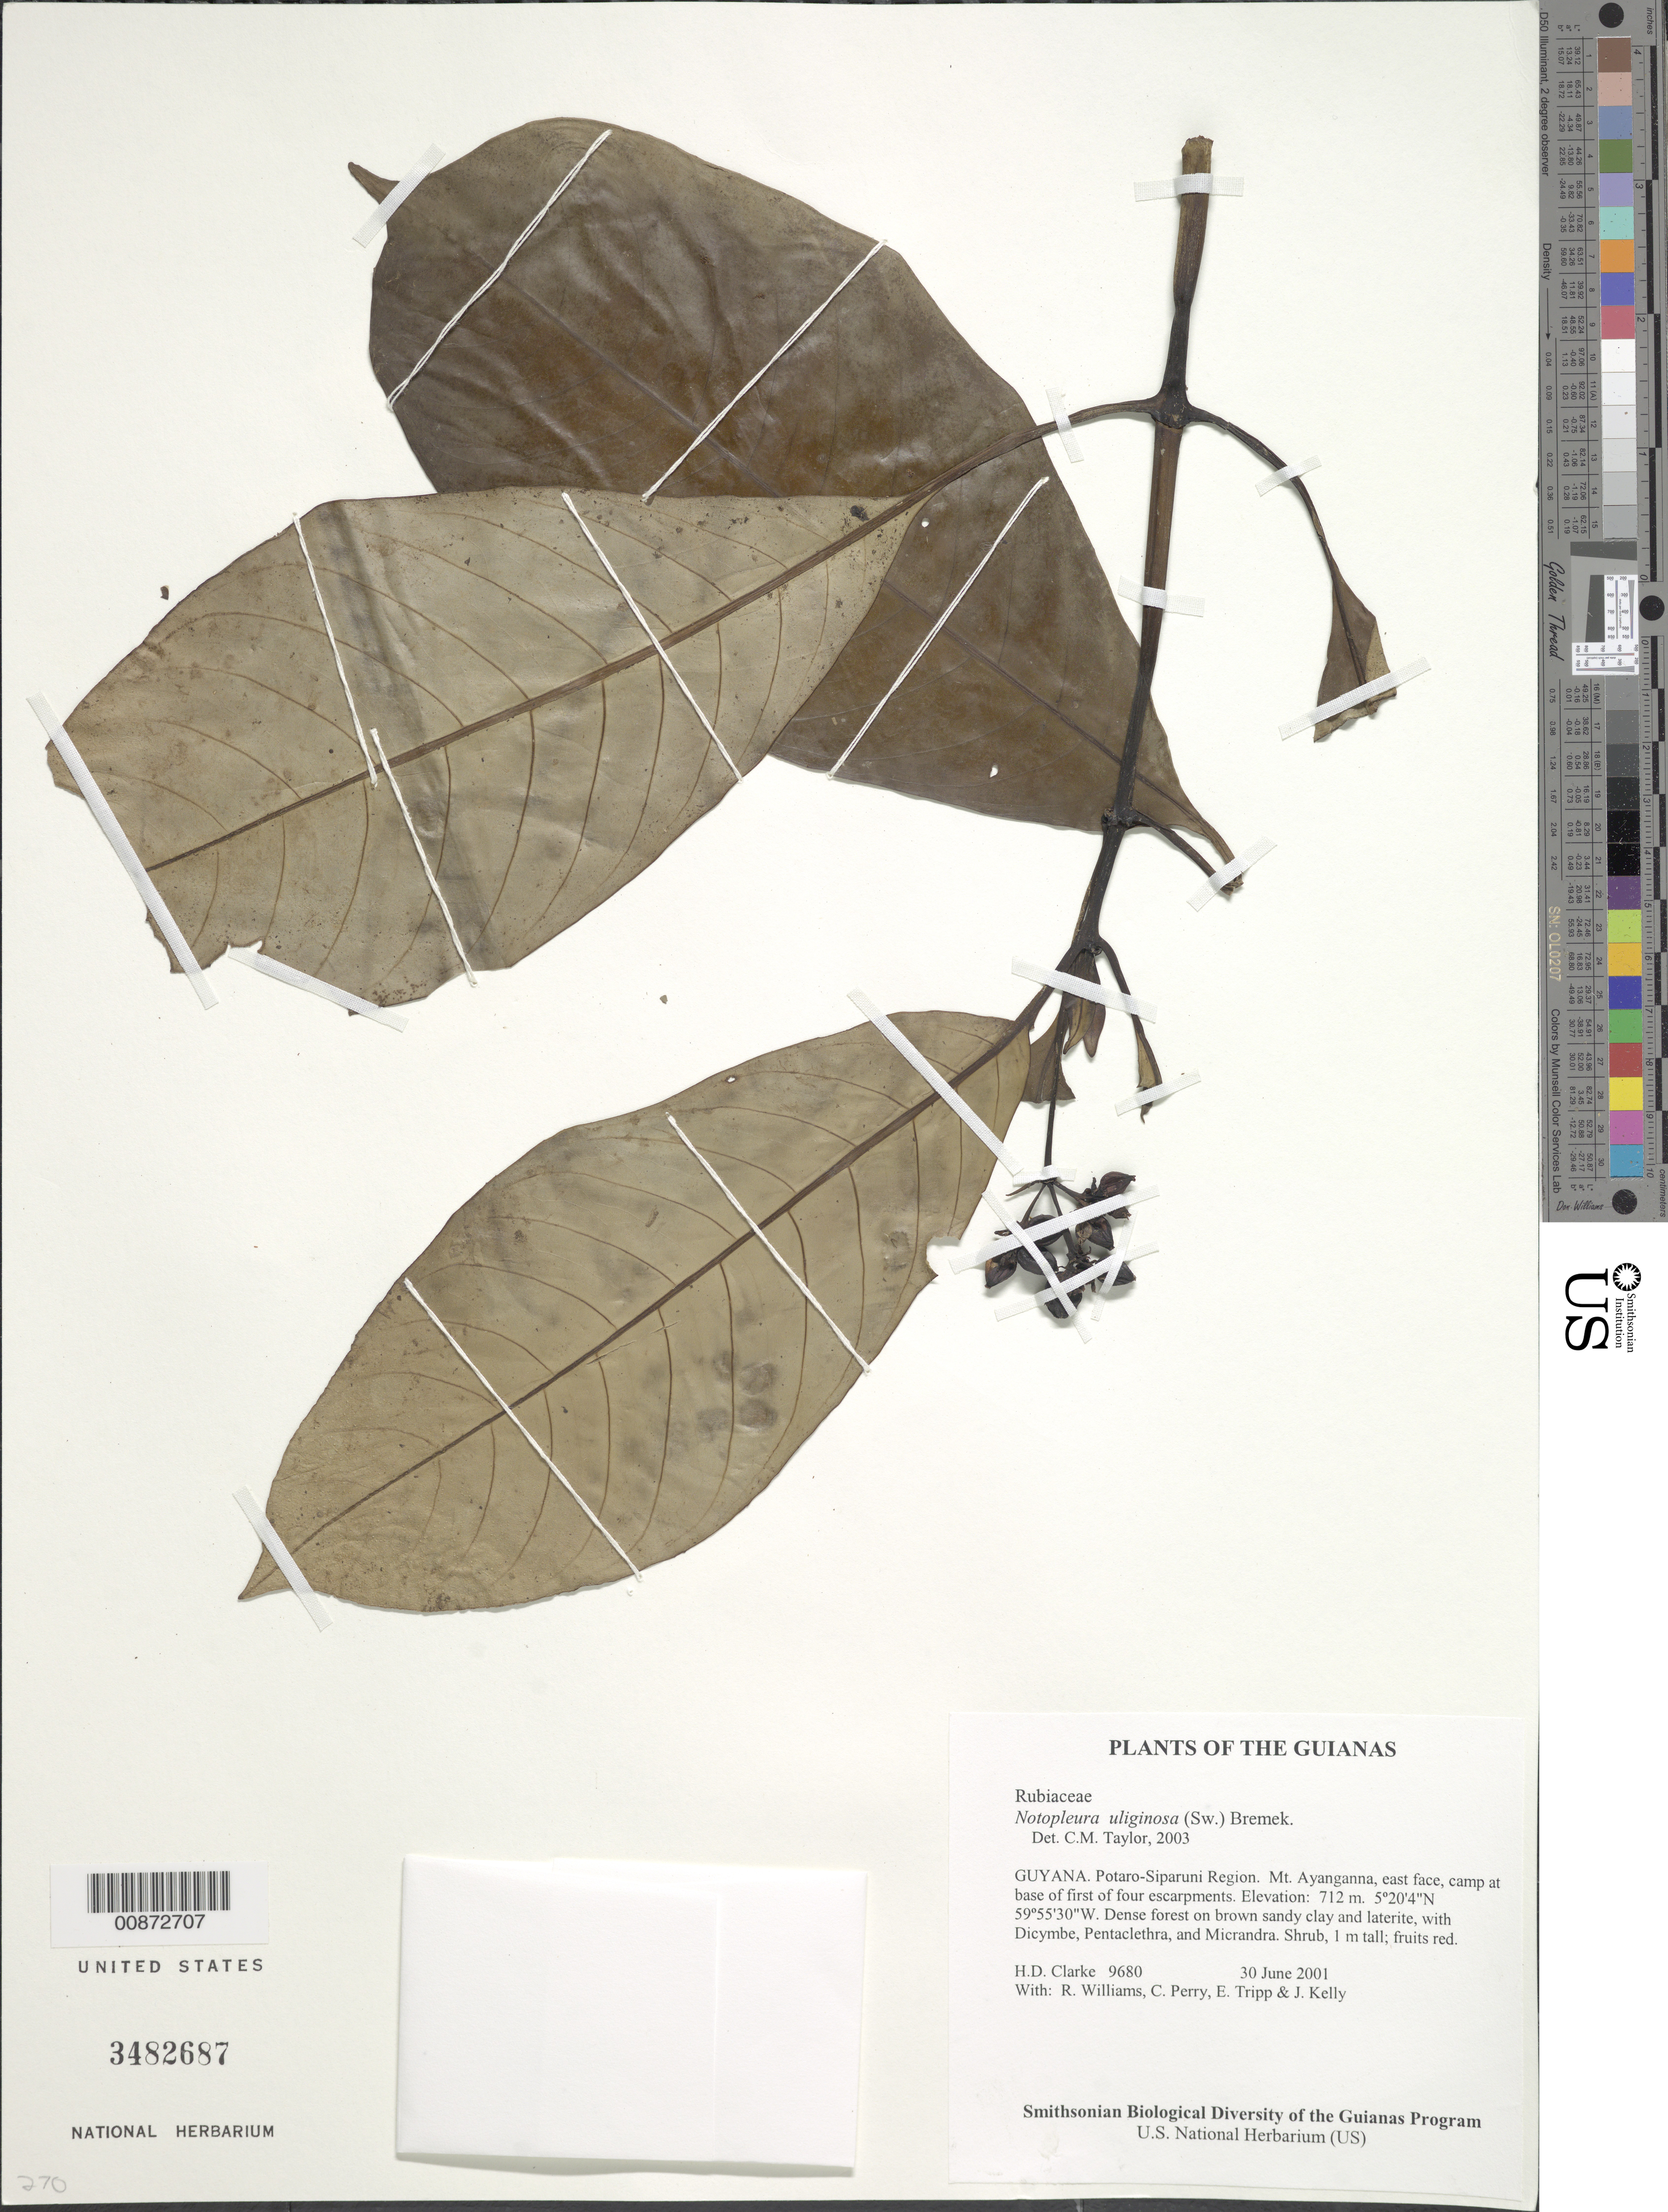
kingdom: Plantae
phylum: Tracheophyta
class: Magnoliopsida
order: Gentianales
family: Rubiaceae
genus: Notopleura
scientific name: Notopleura uliginosa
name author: (Sw.) Bremek.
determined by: Taylor, Charlotte M.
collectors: H. D. Clarke, R. Williams, C. Perry, E. Tripp & J. Kelly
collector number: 9680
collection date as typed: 30 June 2001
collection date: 2001-06-30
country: Guyana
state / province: Potaro-Siparuni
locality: Mt. Ayanganna, east face, camp at base of first of four escarpments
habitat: Dense forest on brown sandy clay and laterite, with Dicymbe, Pentaclethra, and Micrandra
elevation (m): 712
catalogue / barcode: US 3482687